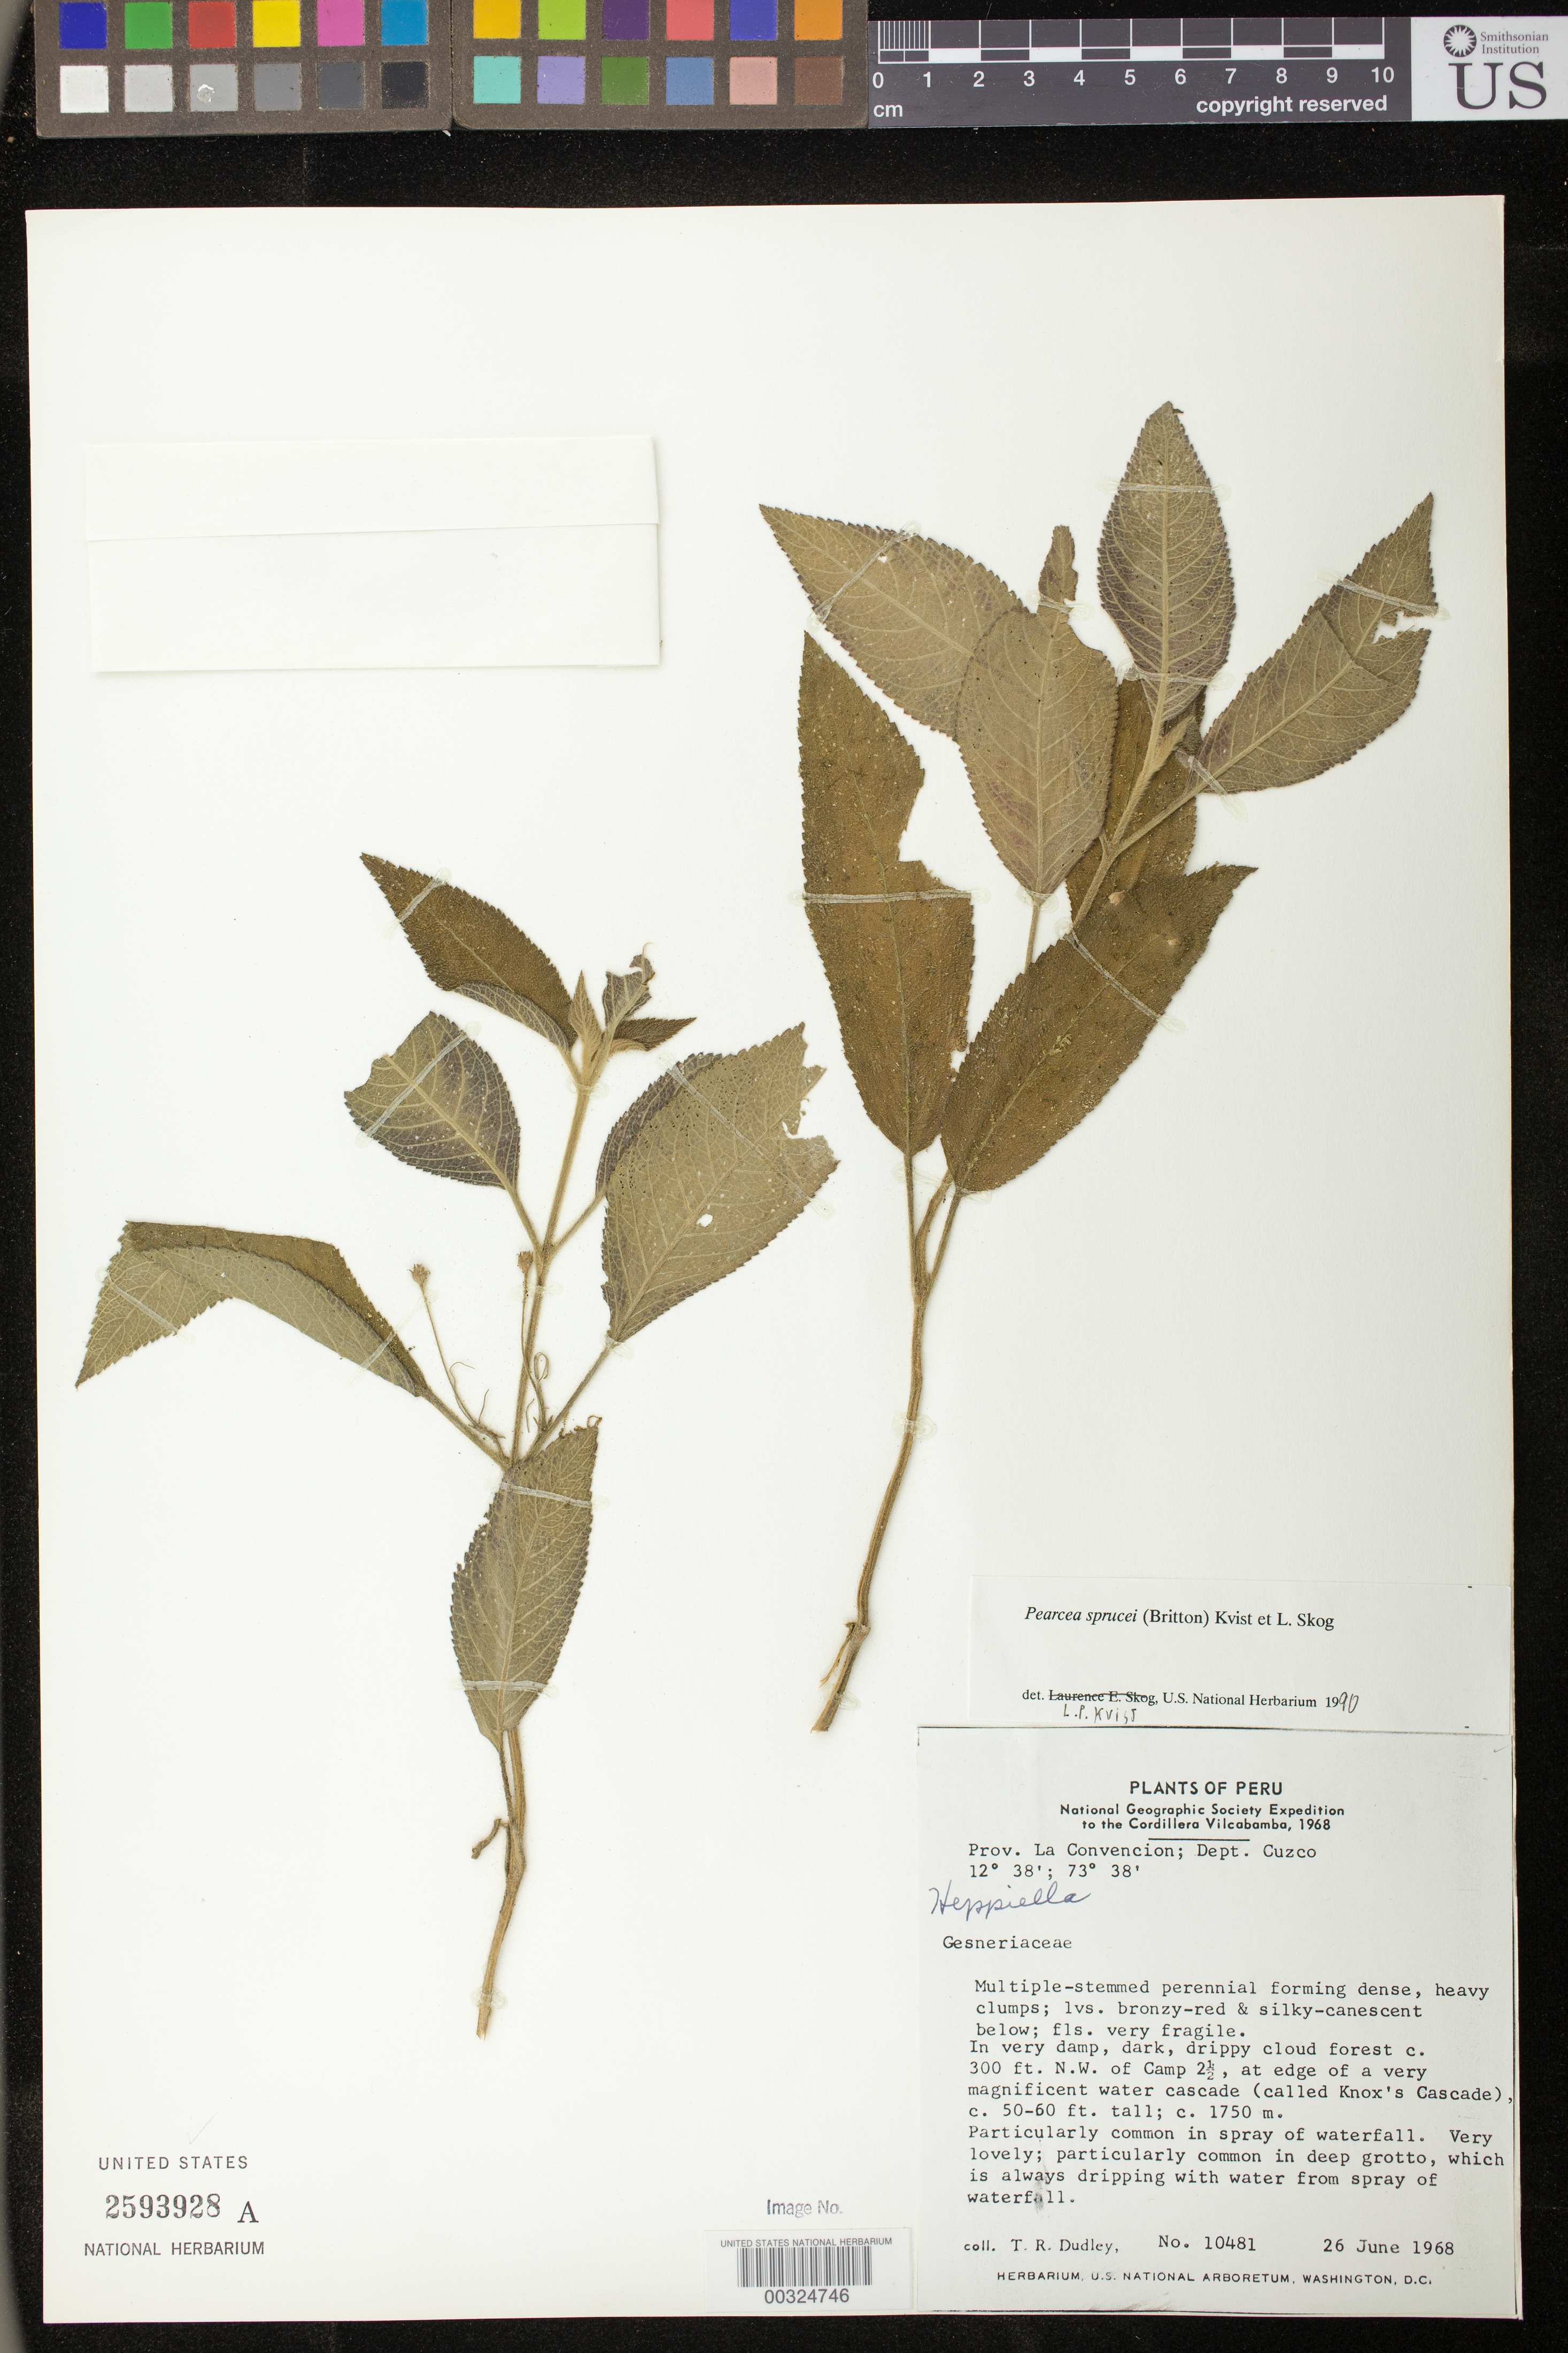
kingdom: Plantae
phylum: Tracheophyta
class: Magnoliopsida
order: Lamiales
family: Gesneriaceae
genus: Pearcea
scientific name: Pearcea sprucei var. sprucei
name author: (Britton ex Rusby) L.P. Kvist & L.E. Skog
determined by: Skog, Laurence E.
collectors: T. R. Dudley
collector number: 10481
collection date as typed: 26 Jun 1968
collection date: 1968-06-26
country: Peru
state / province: Cusco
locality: Prov. La Convencion; c. 300 ft NW of Camp 2 1/2, at edge of very magnificent water cascade (called Knox's Cascade)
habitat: In very damp, dark, drippy cloud forest, in deep grotto, which is always dripping with water from spray of waterfall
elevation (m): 1750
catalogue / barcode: US 2593928A